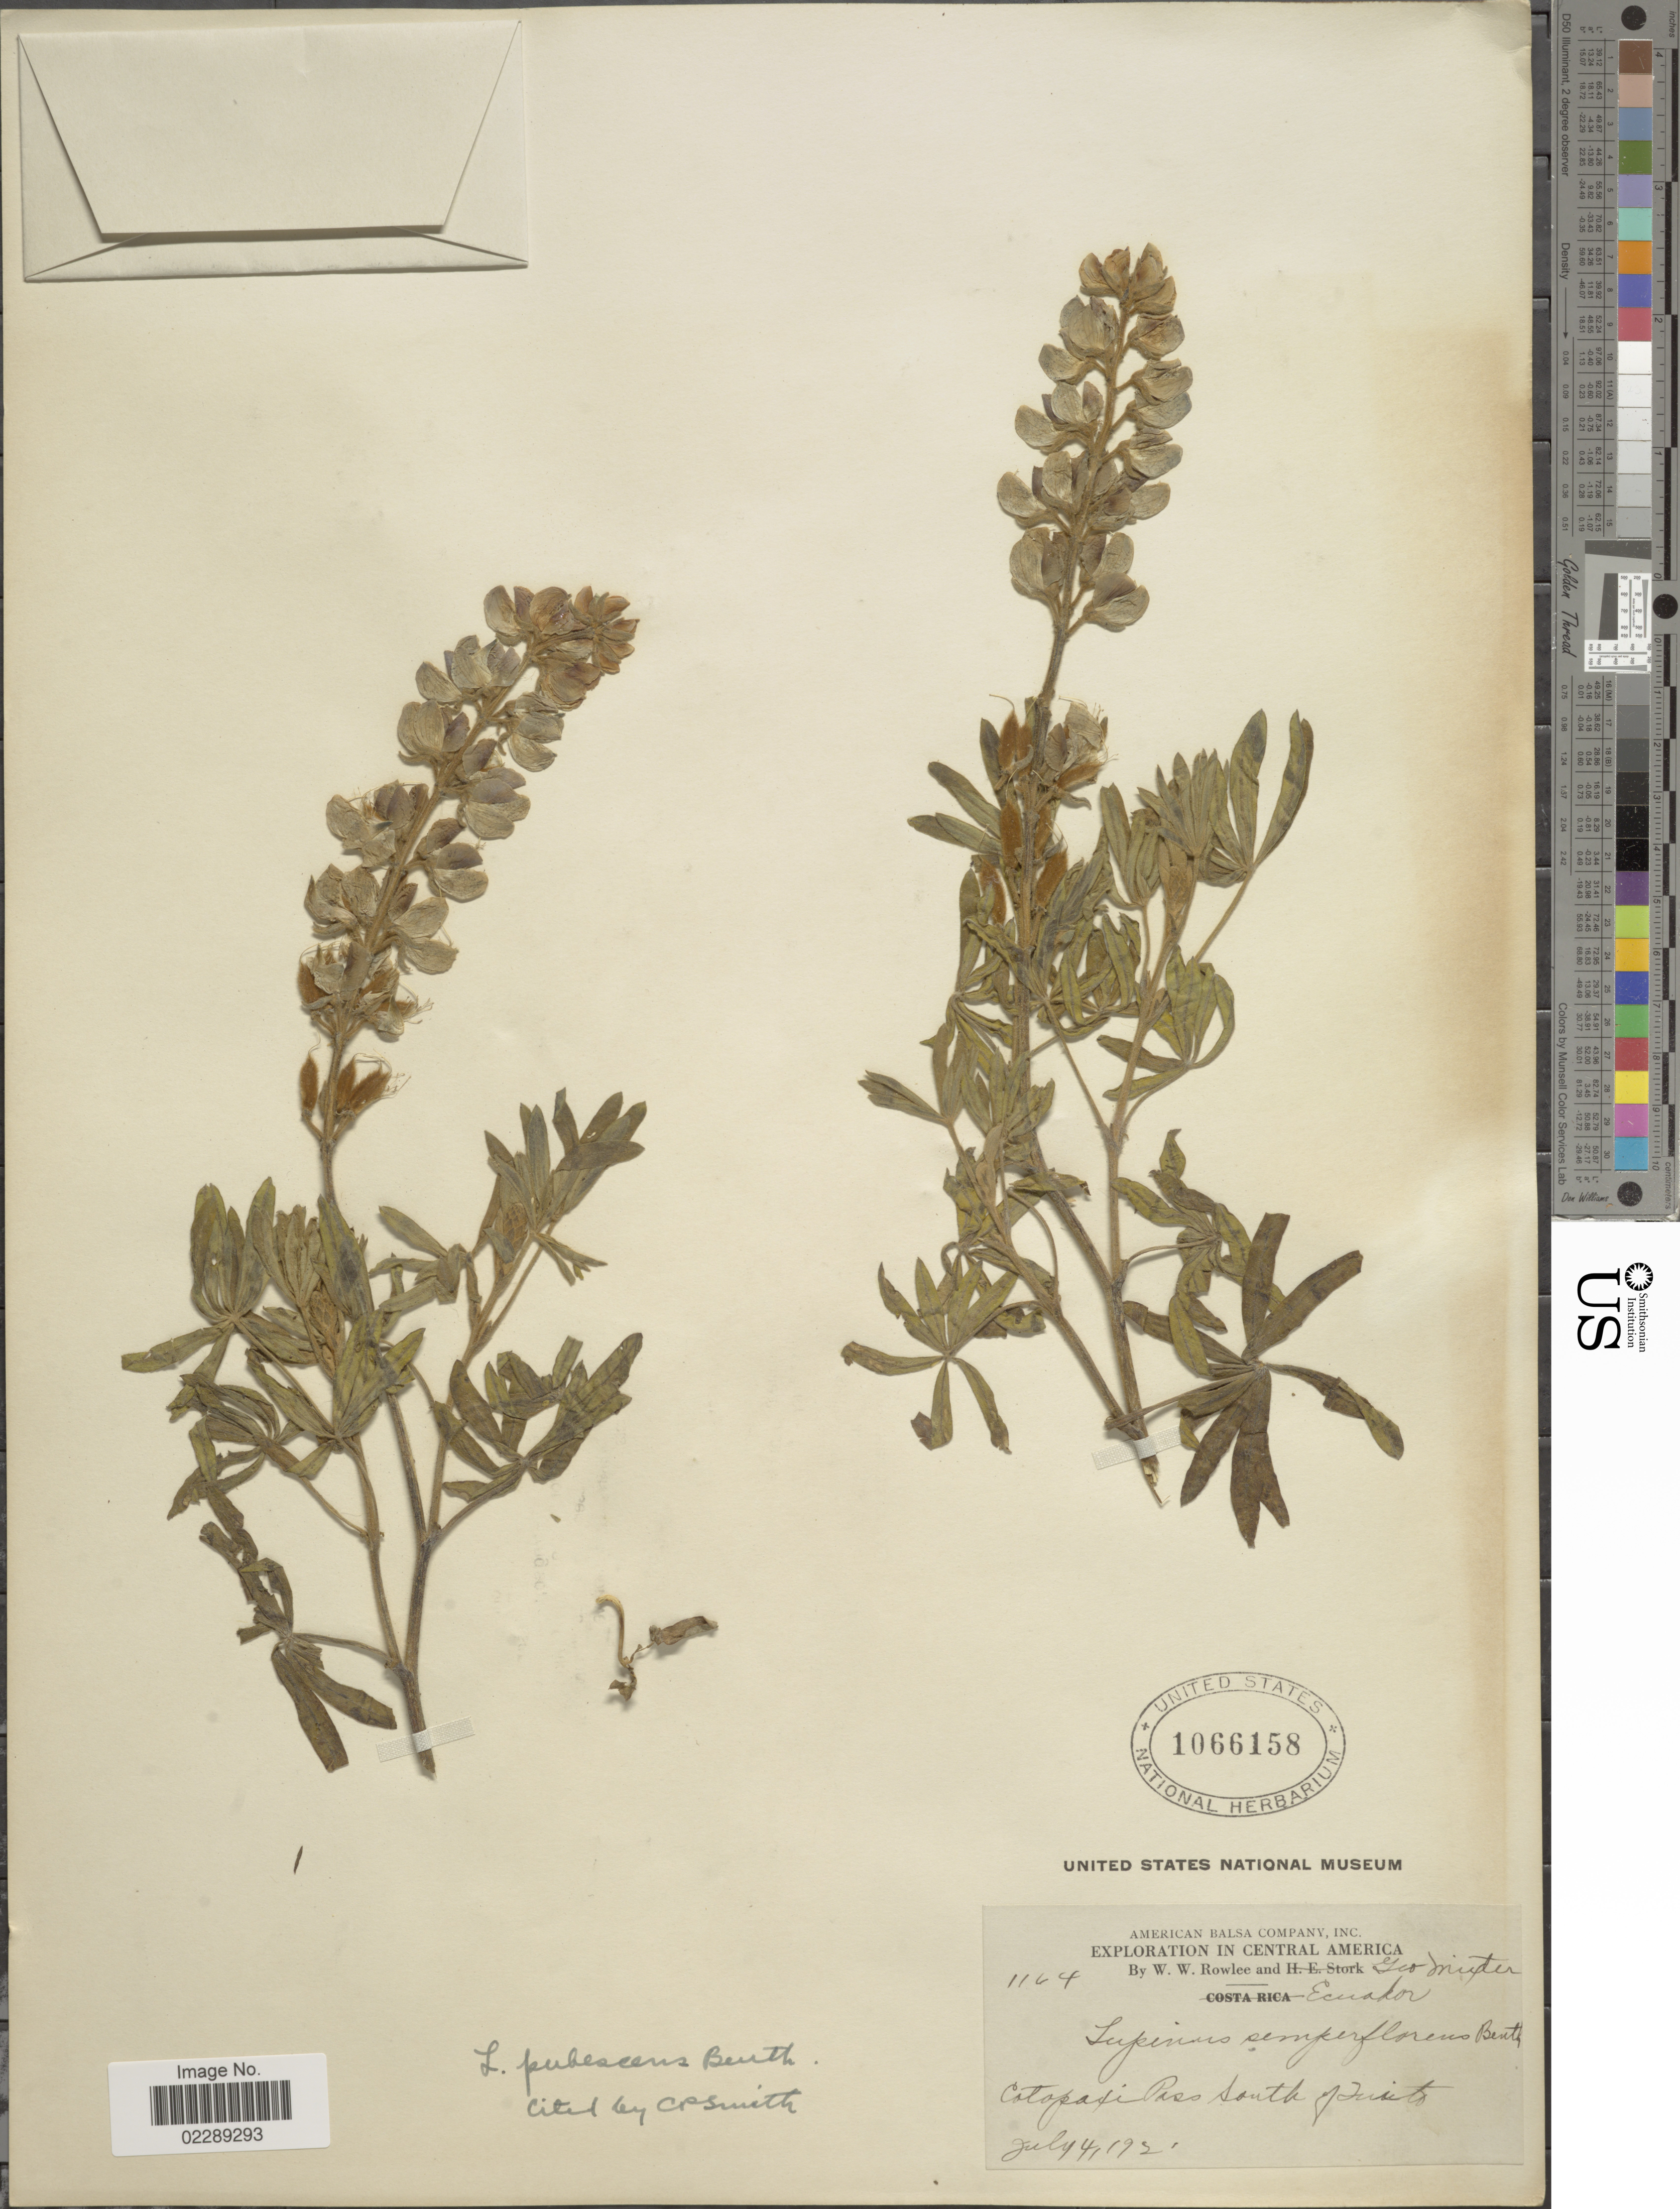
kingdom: Plantae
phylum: Tracheophyta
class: Magnoliopsida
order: Fabales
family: Fabaceae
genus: Lupinus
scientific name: Lupinus pubescens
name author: Benth.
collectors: W. W. Rowlee & G. Mixter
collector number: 1164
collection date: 1921-07-04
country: Ecuador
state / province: Cotopaxi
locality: Cotopaxi Pass South of Quito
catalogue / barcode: US 1066158